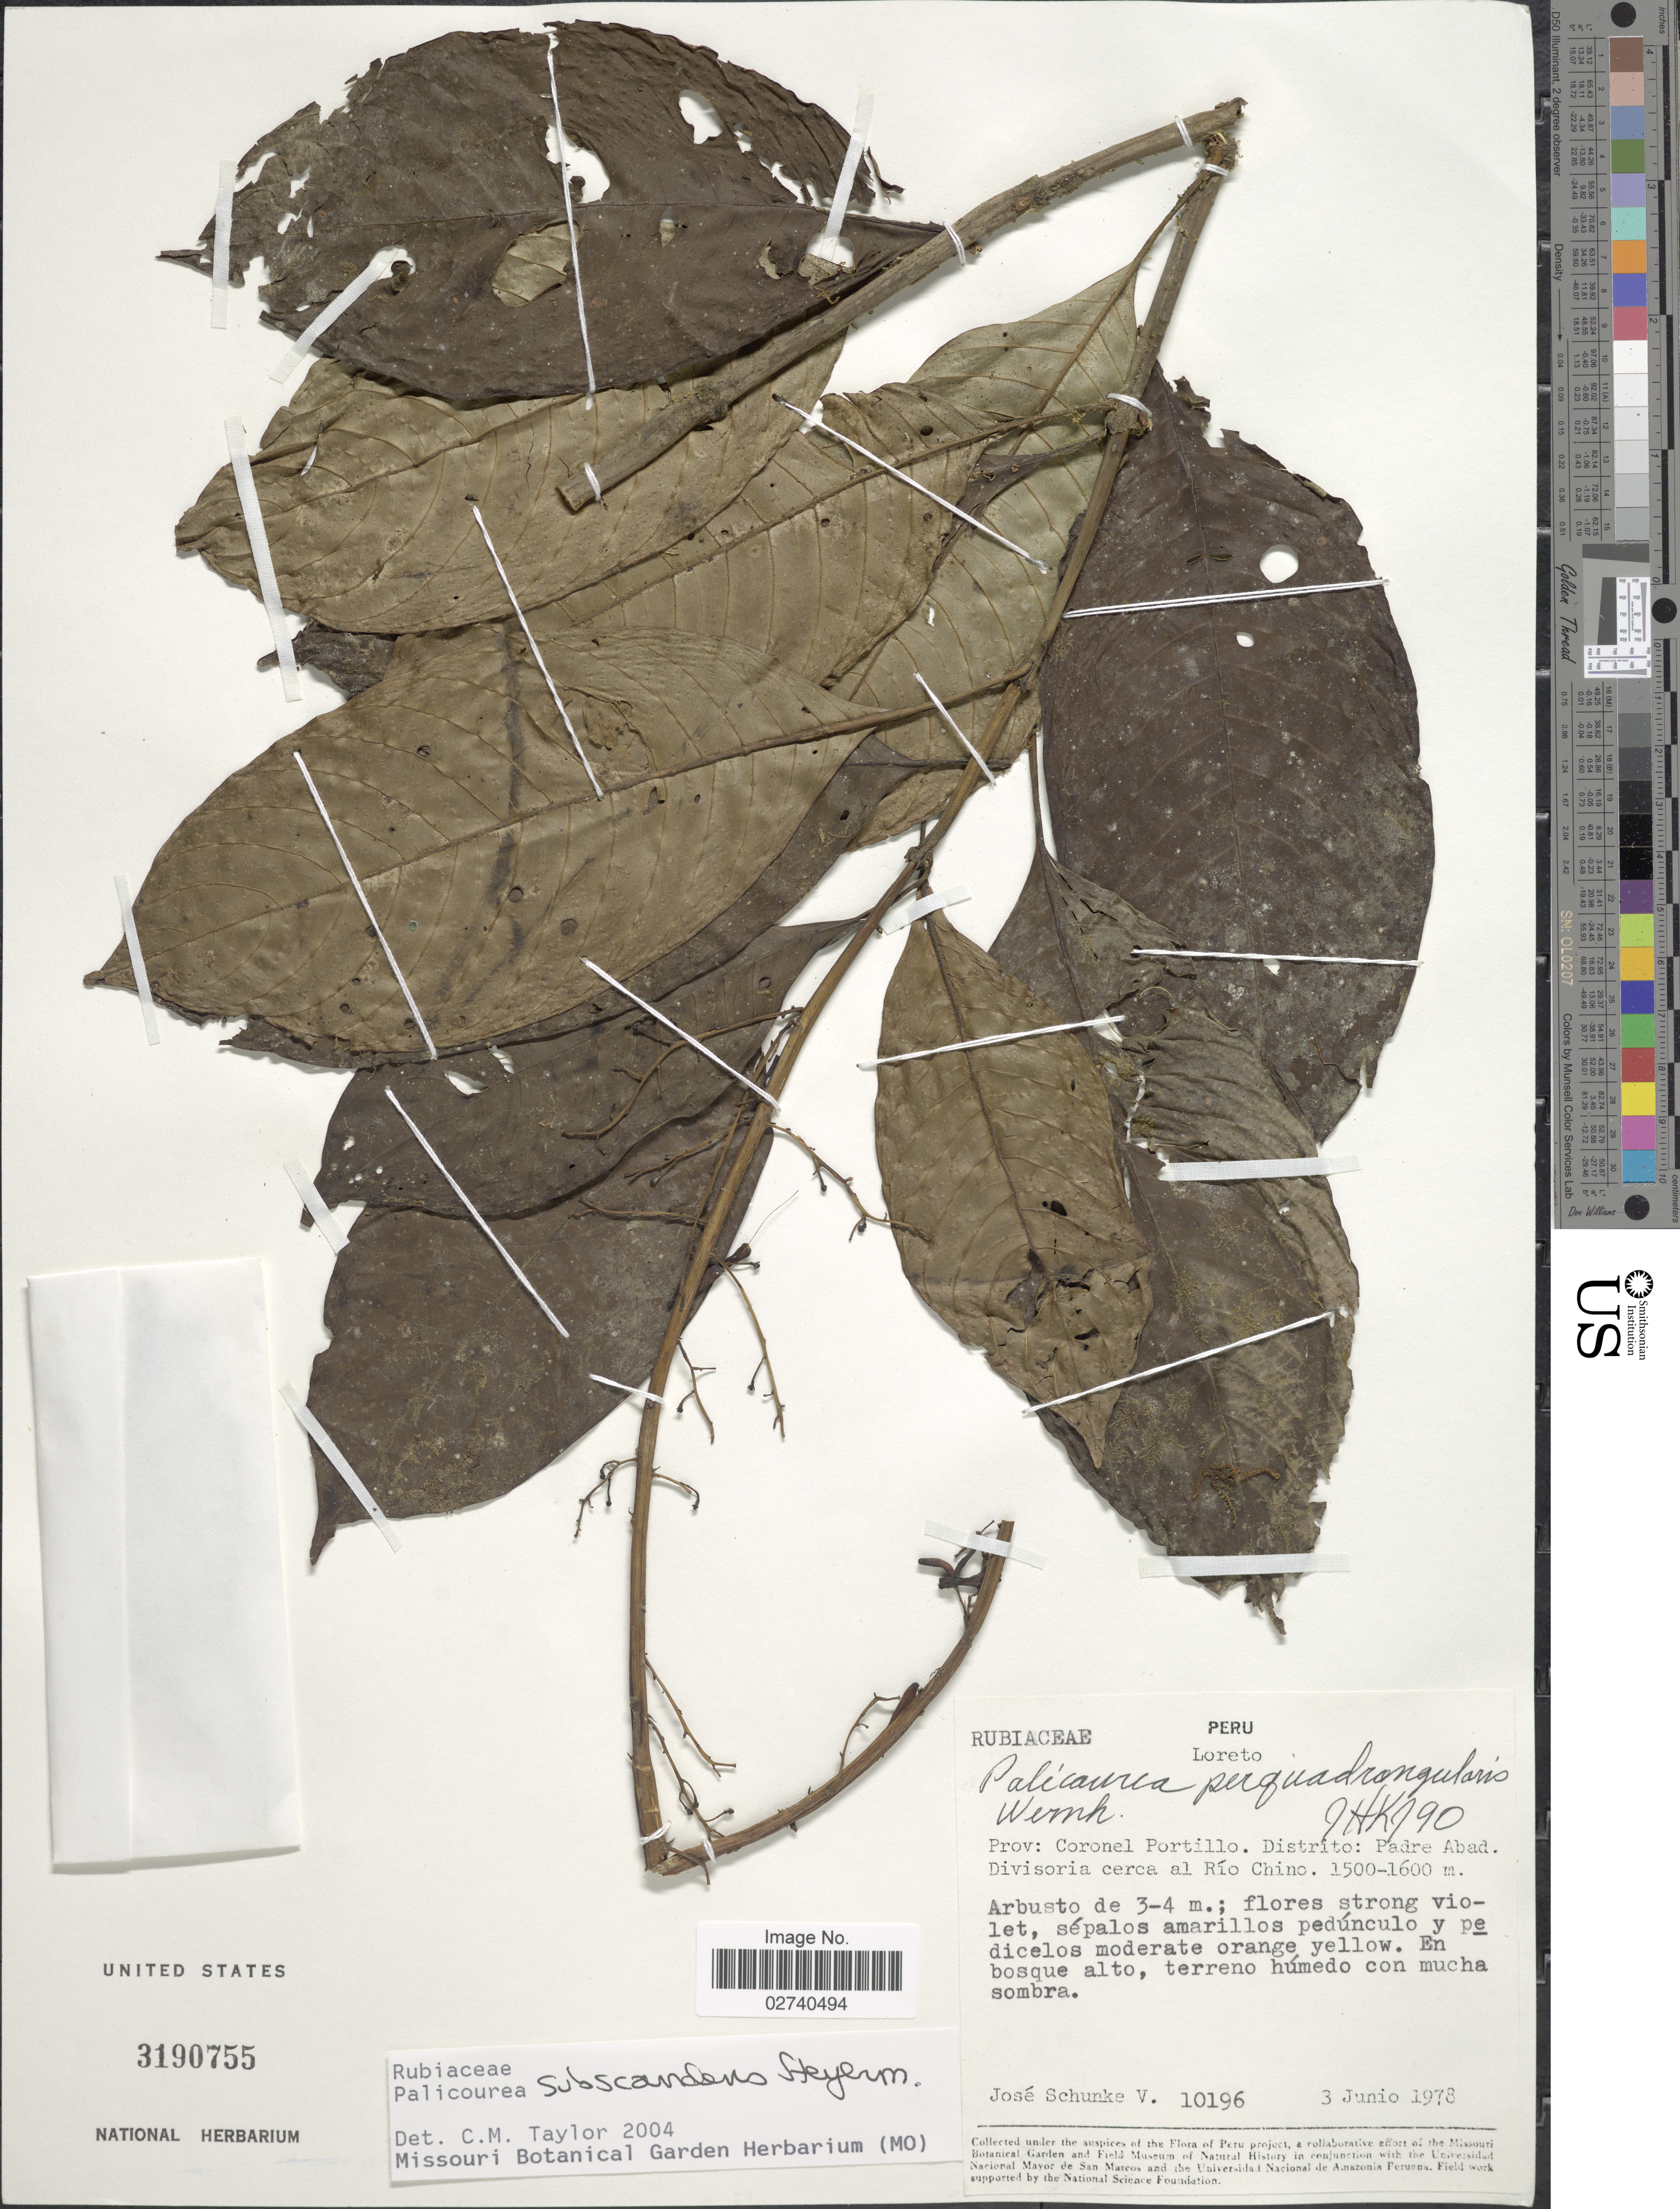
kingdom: Plantae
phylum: Tracheophyta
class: Magnoliopsida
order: Gentianales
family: Rubiaceae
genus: Palicourea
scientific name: Palicourea subscandens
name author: Standl. ex Steyerm.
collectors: J. Schunke Vigo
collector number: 10196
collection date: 1978-06-03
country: Peru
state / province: Loreto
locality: Prov: Coronel Portillo. Distrito: Padre Abad. Divisoria cerca al Rio Chino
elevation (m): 1500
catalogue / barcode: US 3190755